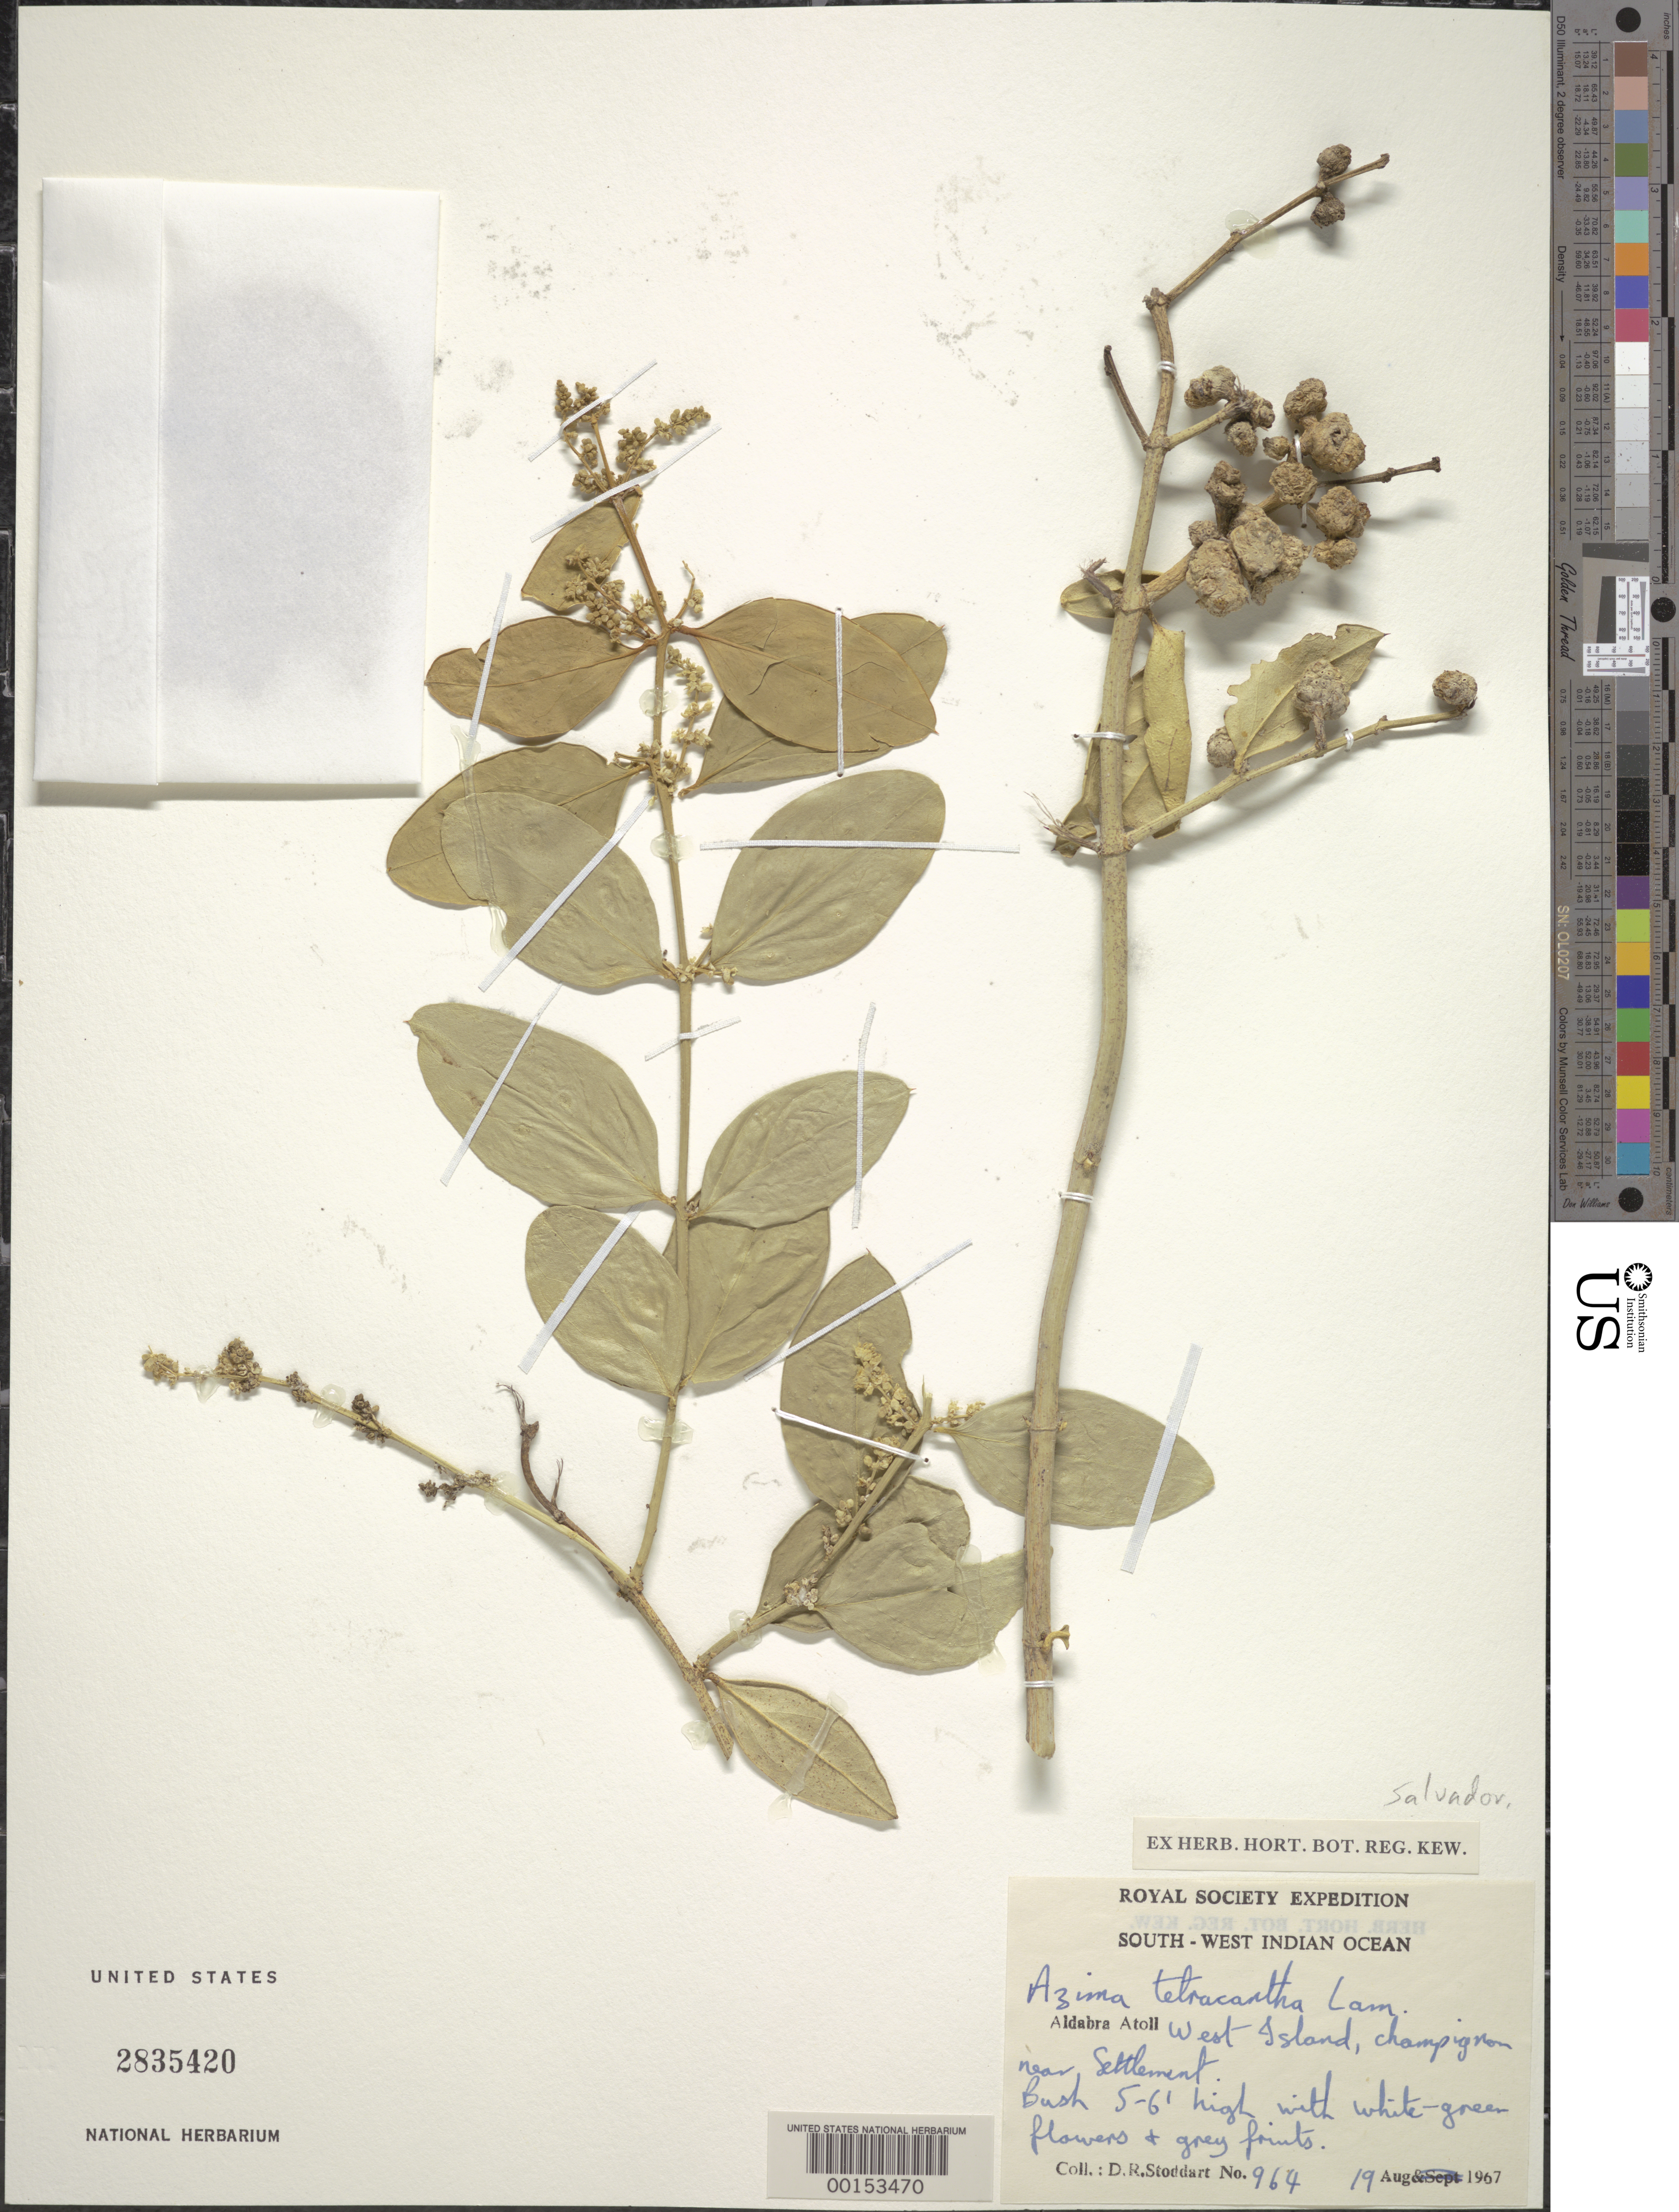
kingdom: Plantae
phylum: Tracheophyta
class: Magnoliopsida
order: Brassicales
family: Salvadoraceae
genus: Azima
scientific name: Azima tetracantha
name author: Lam.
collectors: D. R. Stoddart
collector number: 964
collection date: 1967-08-19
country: Seychelles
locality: South-West Indian Ocean. Aldabra Atoll. West Island, champignon near Settlement.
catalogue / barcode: US 2835420